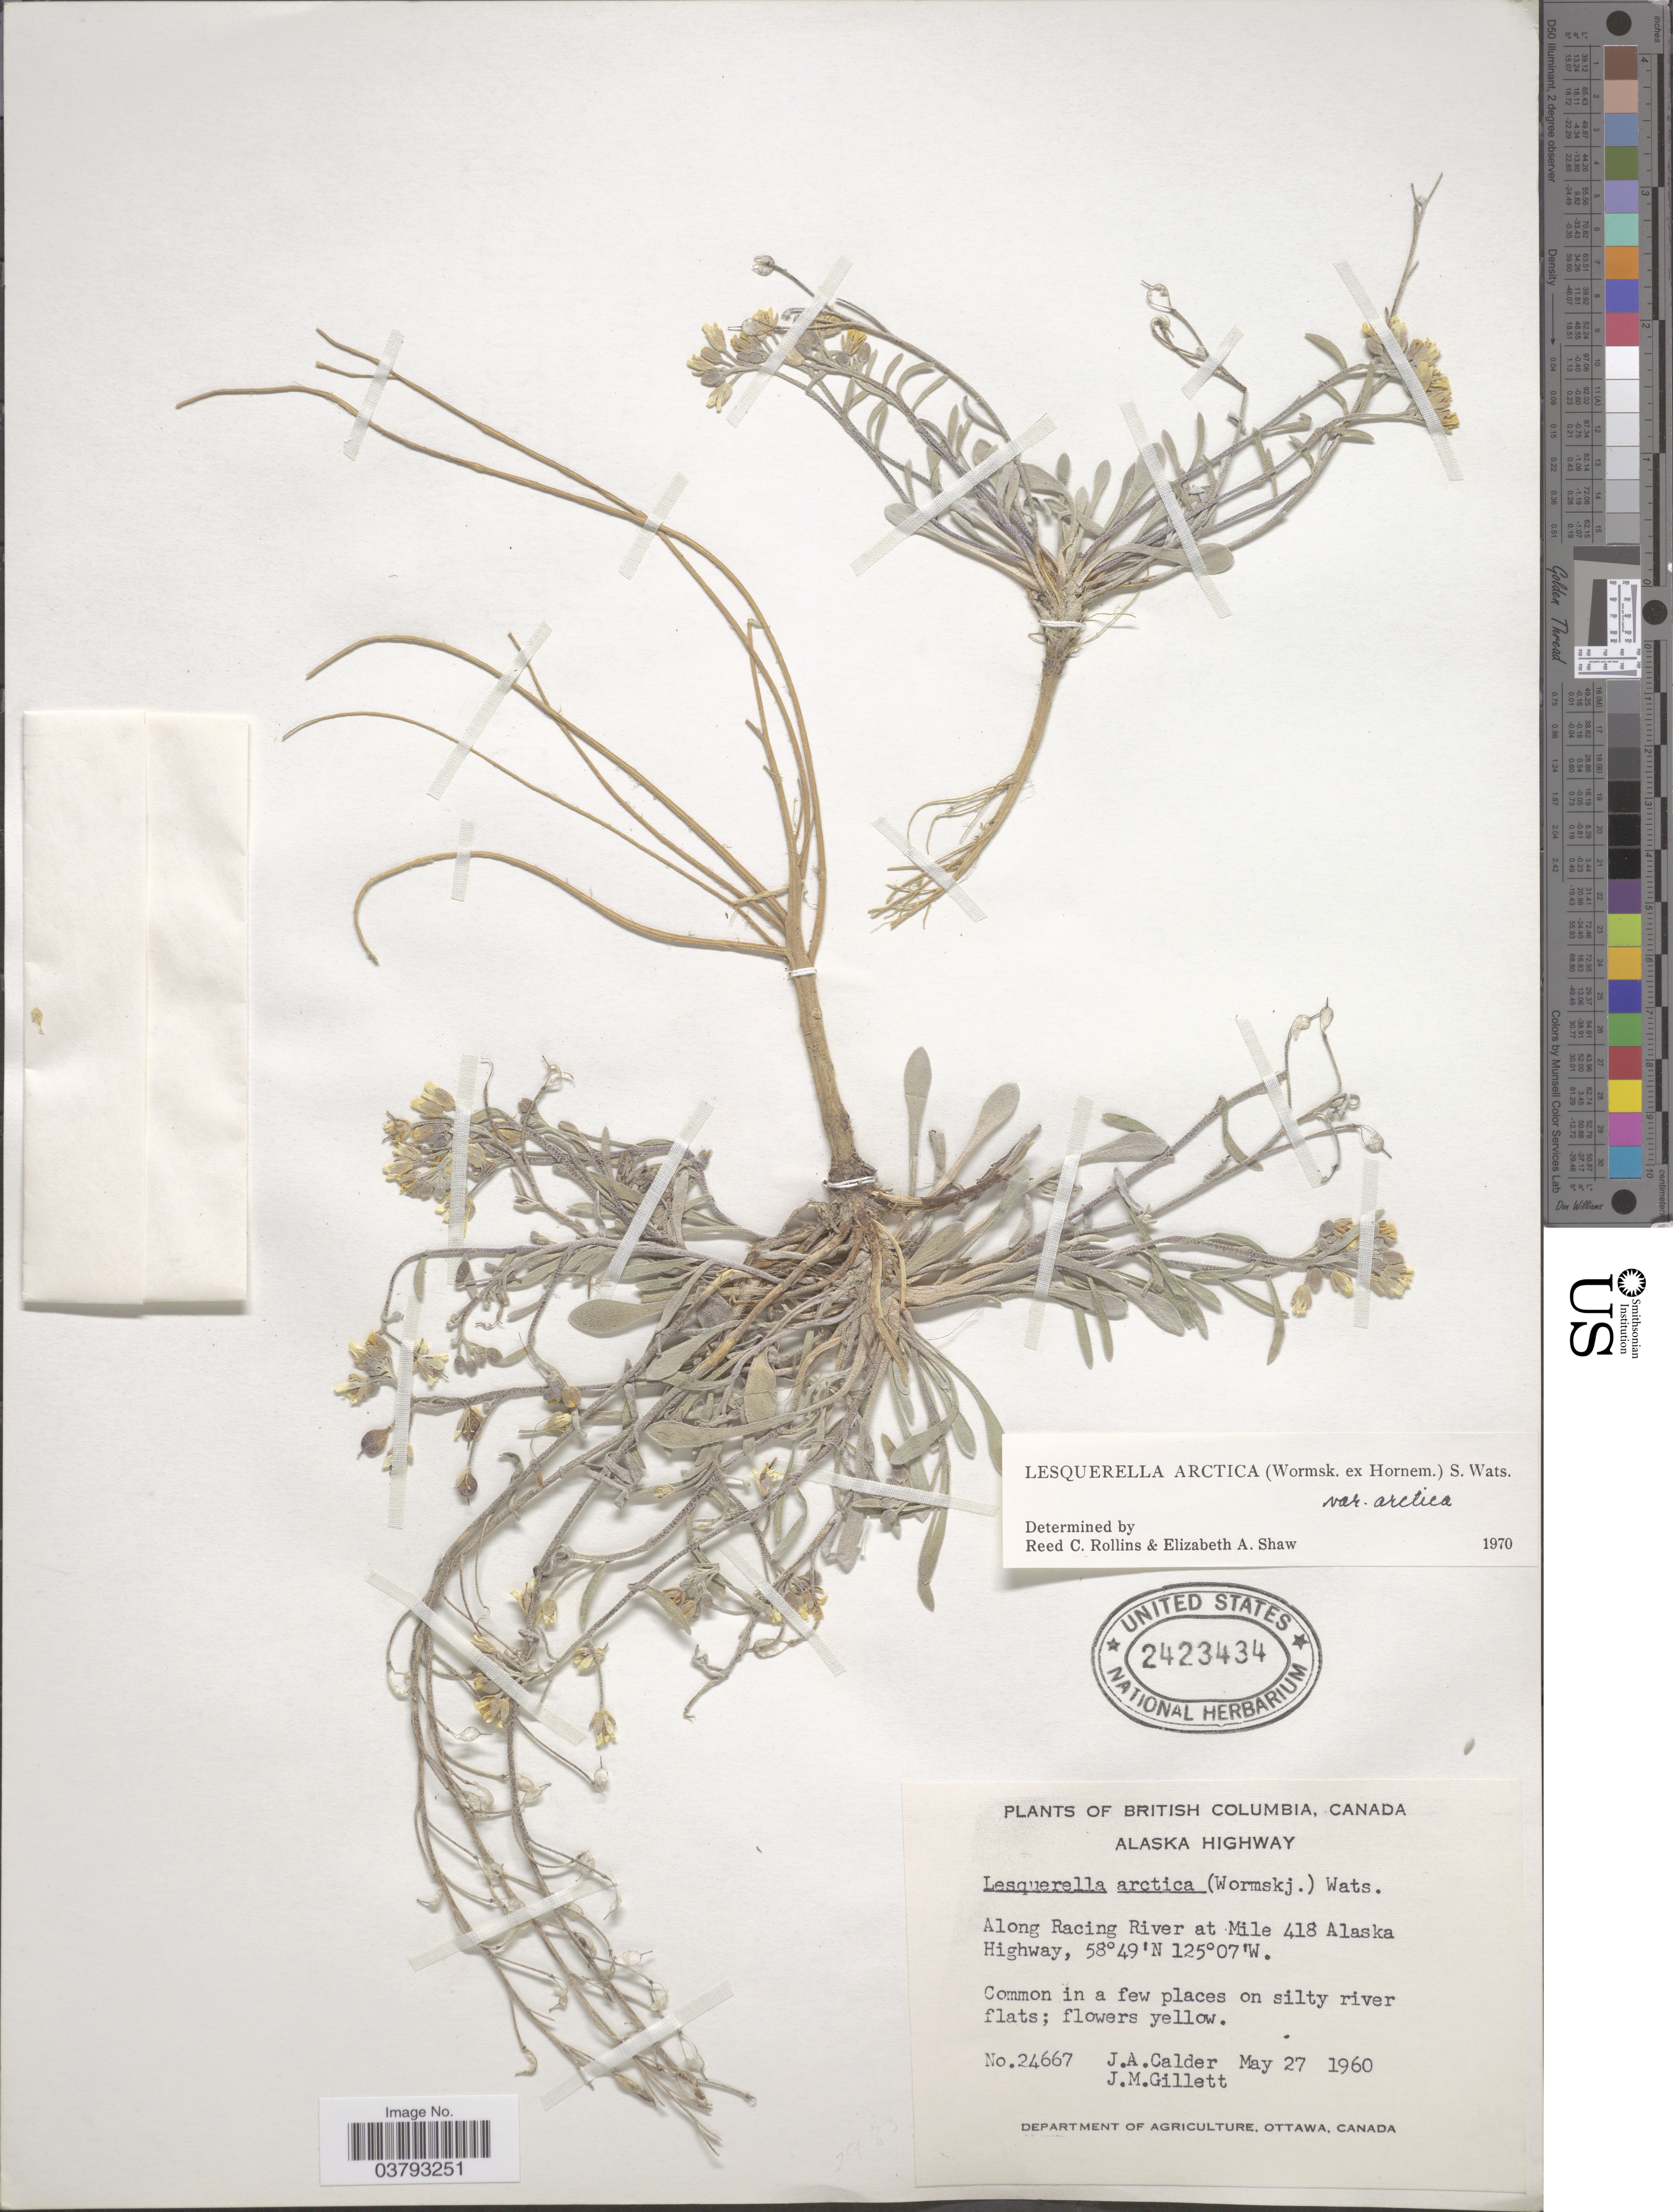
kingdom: Plantae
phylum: Tracheophyta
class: Magnoliopsida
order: Brassicales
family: Brassicaceae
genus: Lesquerella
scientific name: Lesquerella arctica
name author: (Wormsk. ex Hornem.) S. Watson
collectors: J. A. Calder & J. M. Gillett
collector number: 24667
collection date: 1960-05-27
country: Canada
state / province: British Columbia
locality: Alaska Highway. Along Racing River at Mile 418 Alaska Highway.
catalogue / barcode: US 2423434